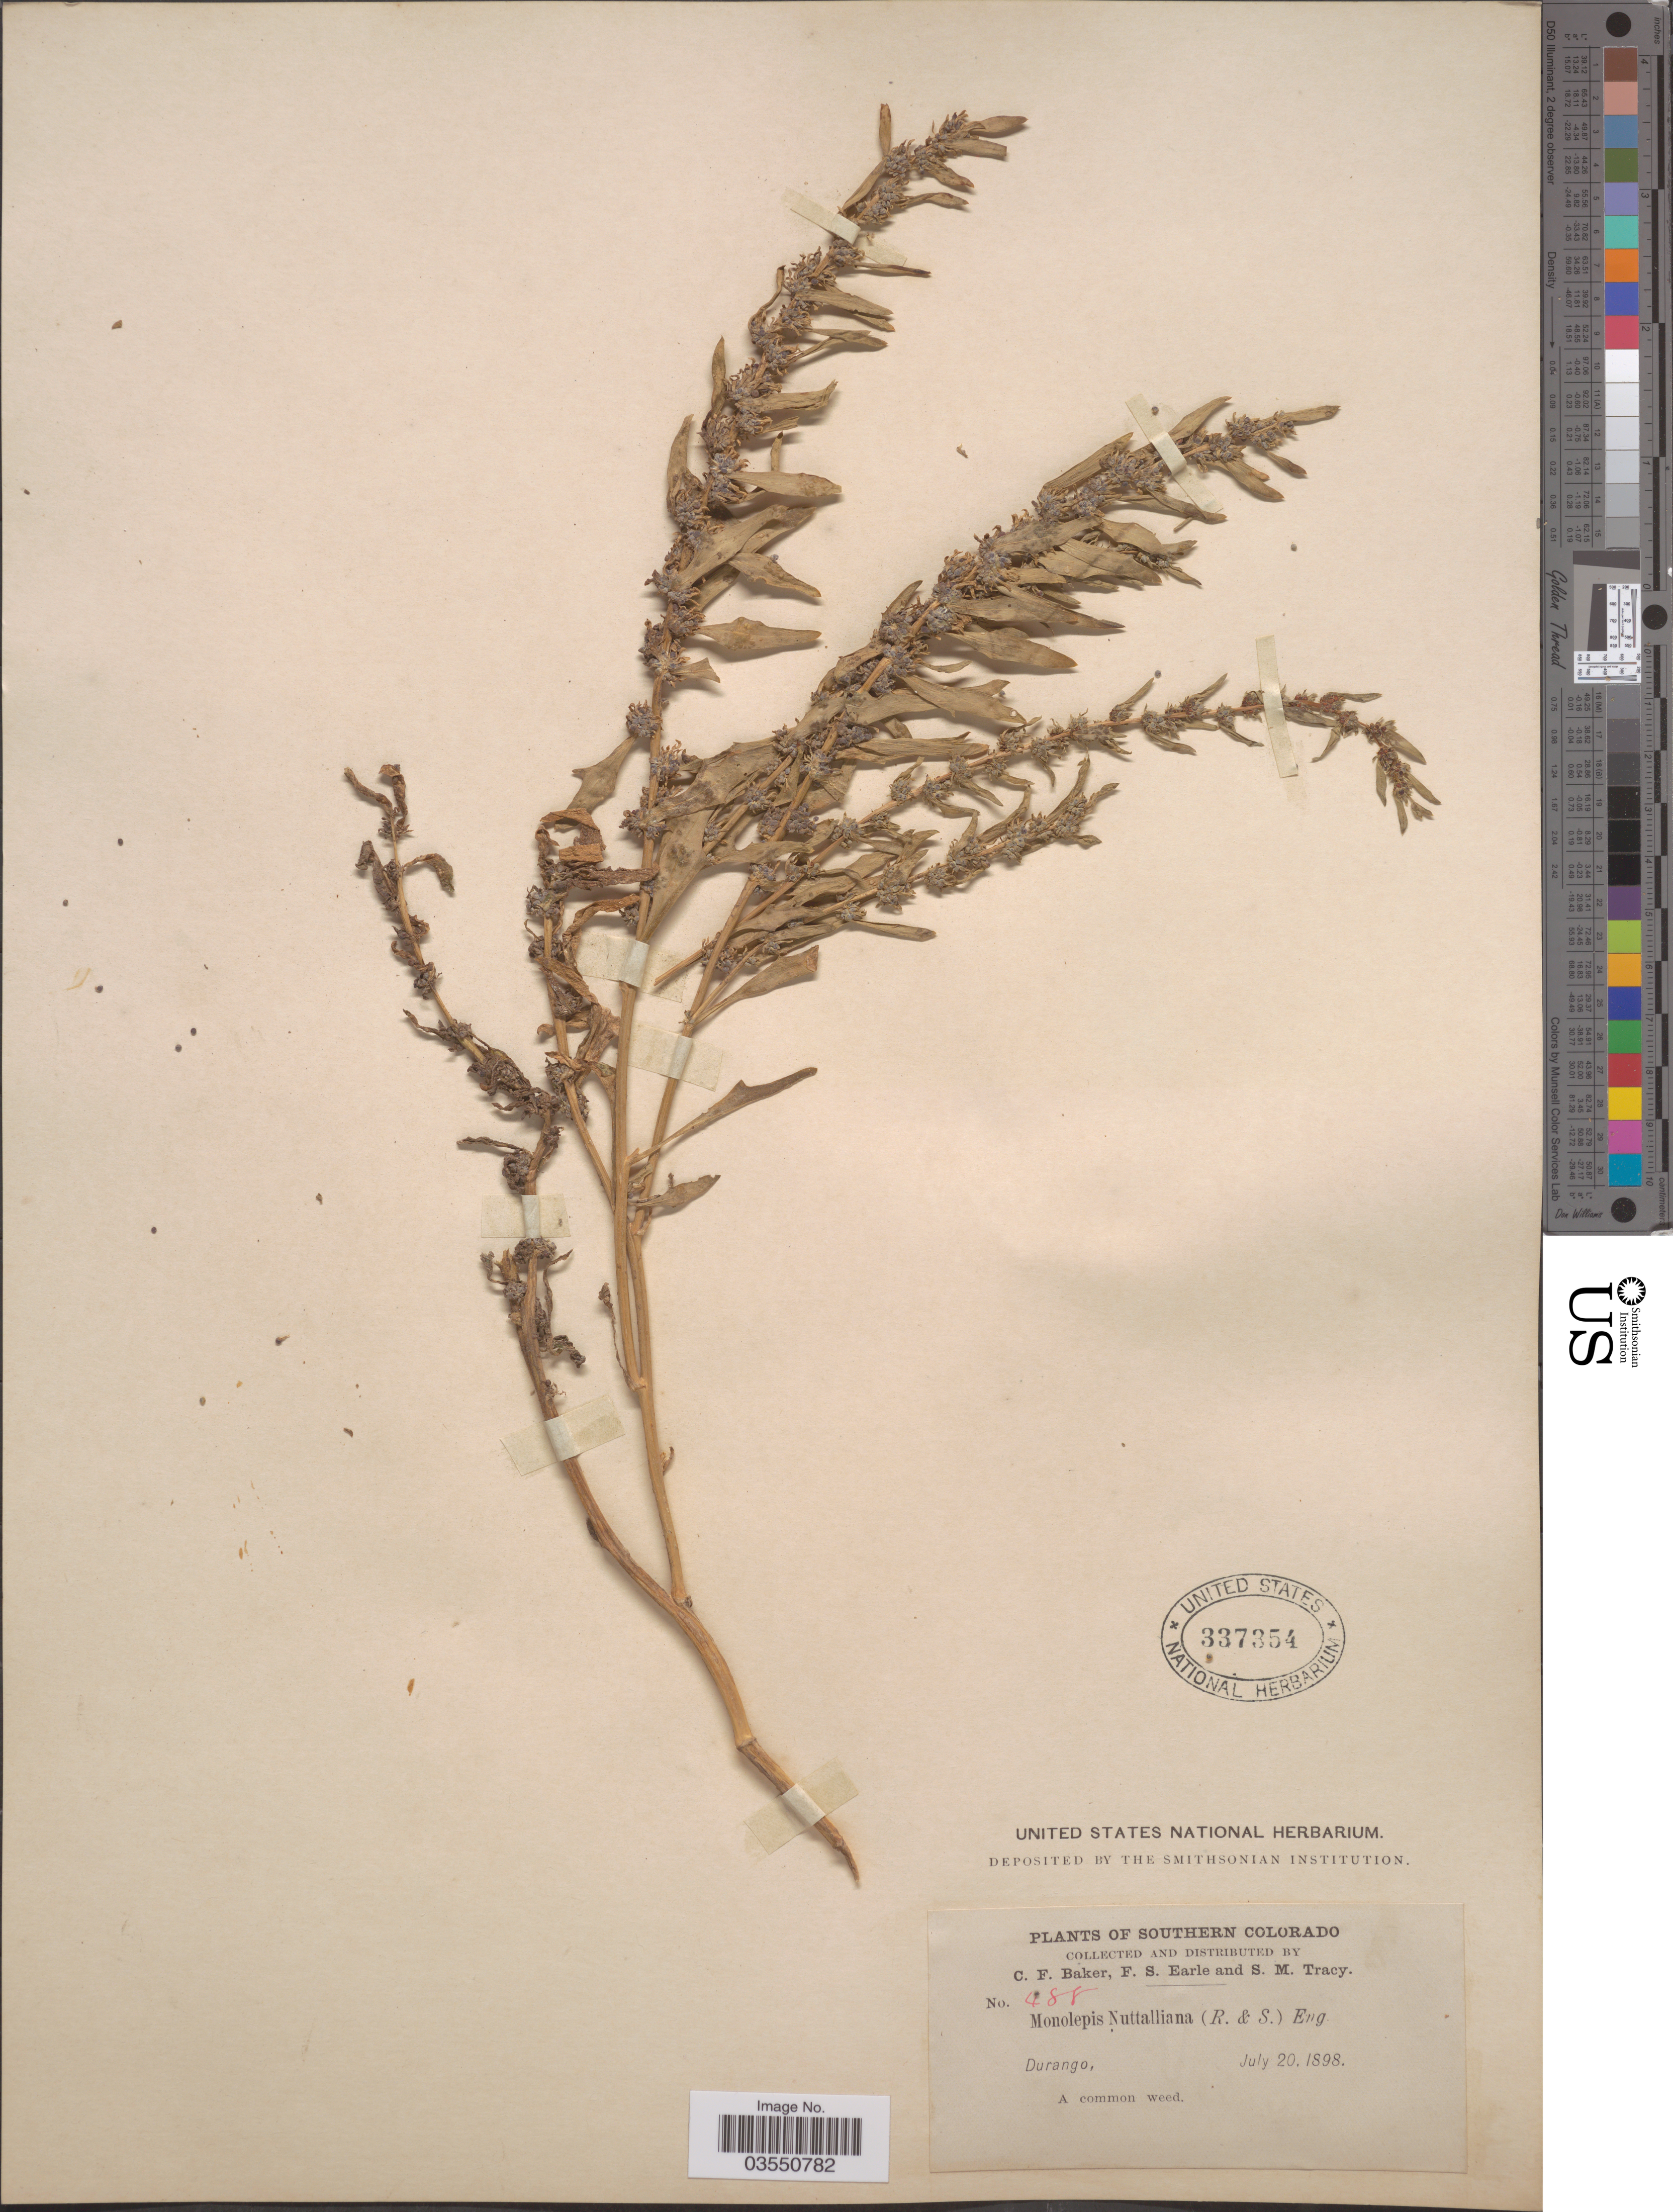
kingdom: Plantae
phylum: Tracheophyta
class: Magnoliopsida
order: Caryophyllales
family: Amaranthaceae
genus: Blitum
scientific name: Blitum nuttallianum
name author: Schult.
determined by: U.S. National Herbarium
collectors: C. F. Baker, F. S. Earle & S. M. Tracy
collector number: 488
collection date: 1898-07-20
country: United States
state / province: Colorado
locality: Southern Colorado. Durango.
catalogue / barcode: US 337354